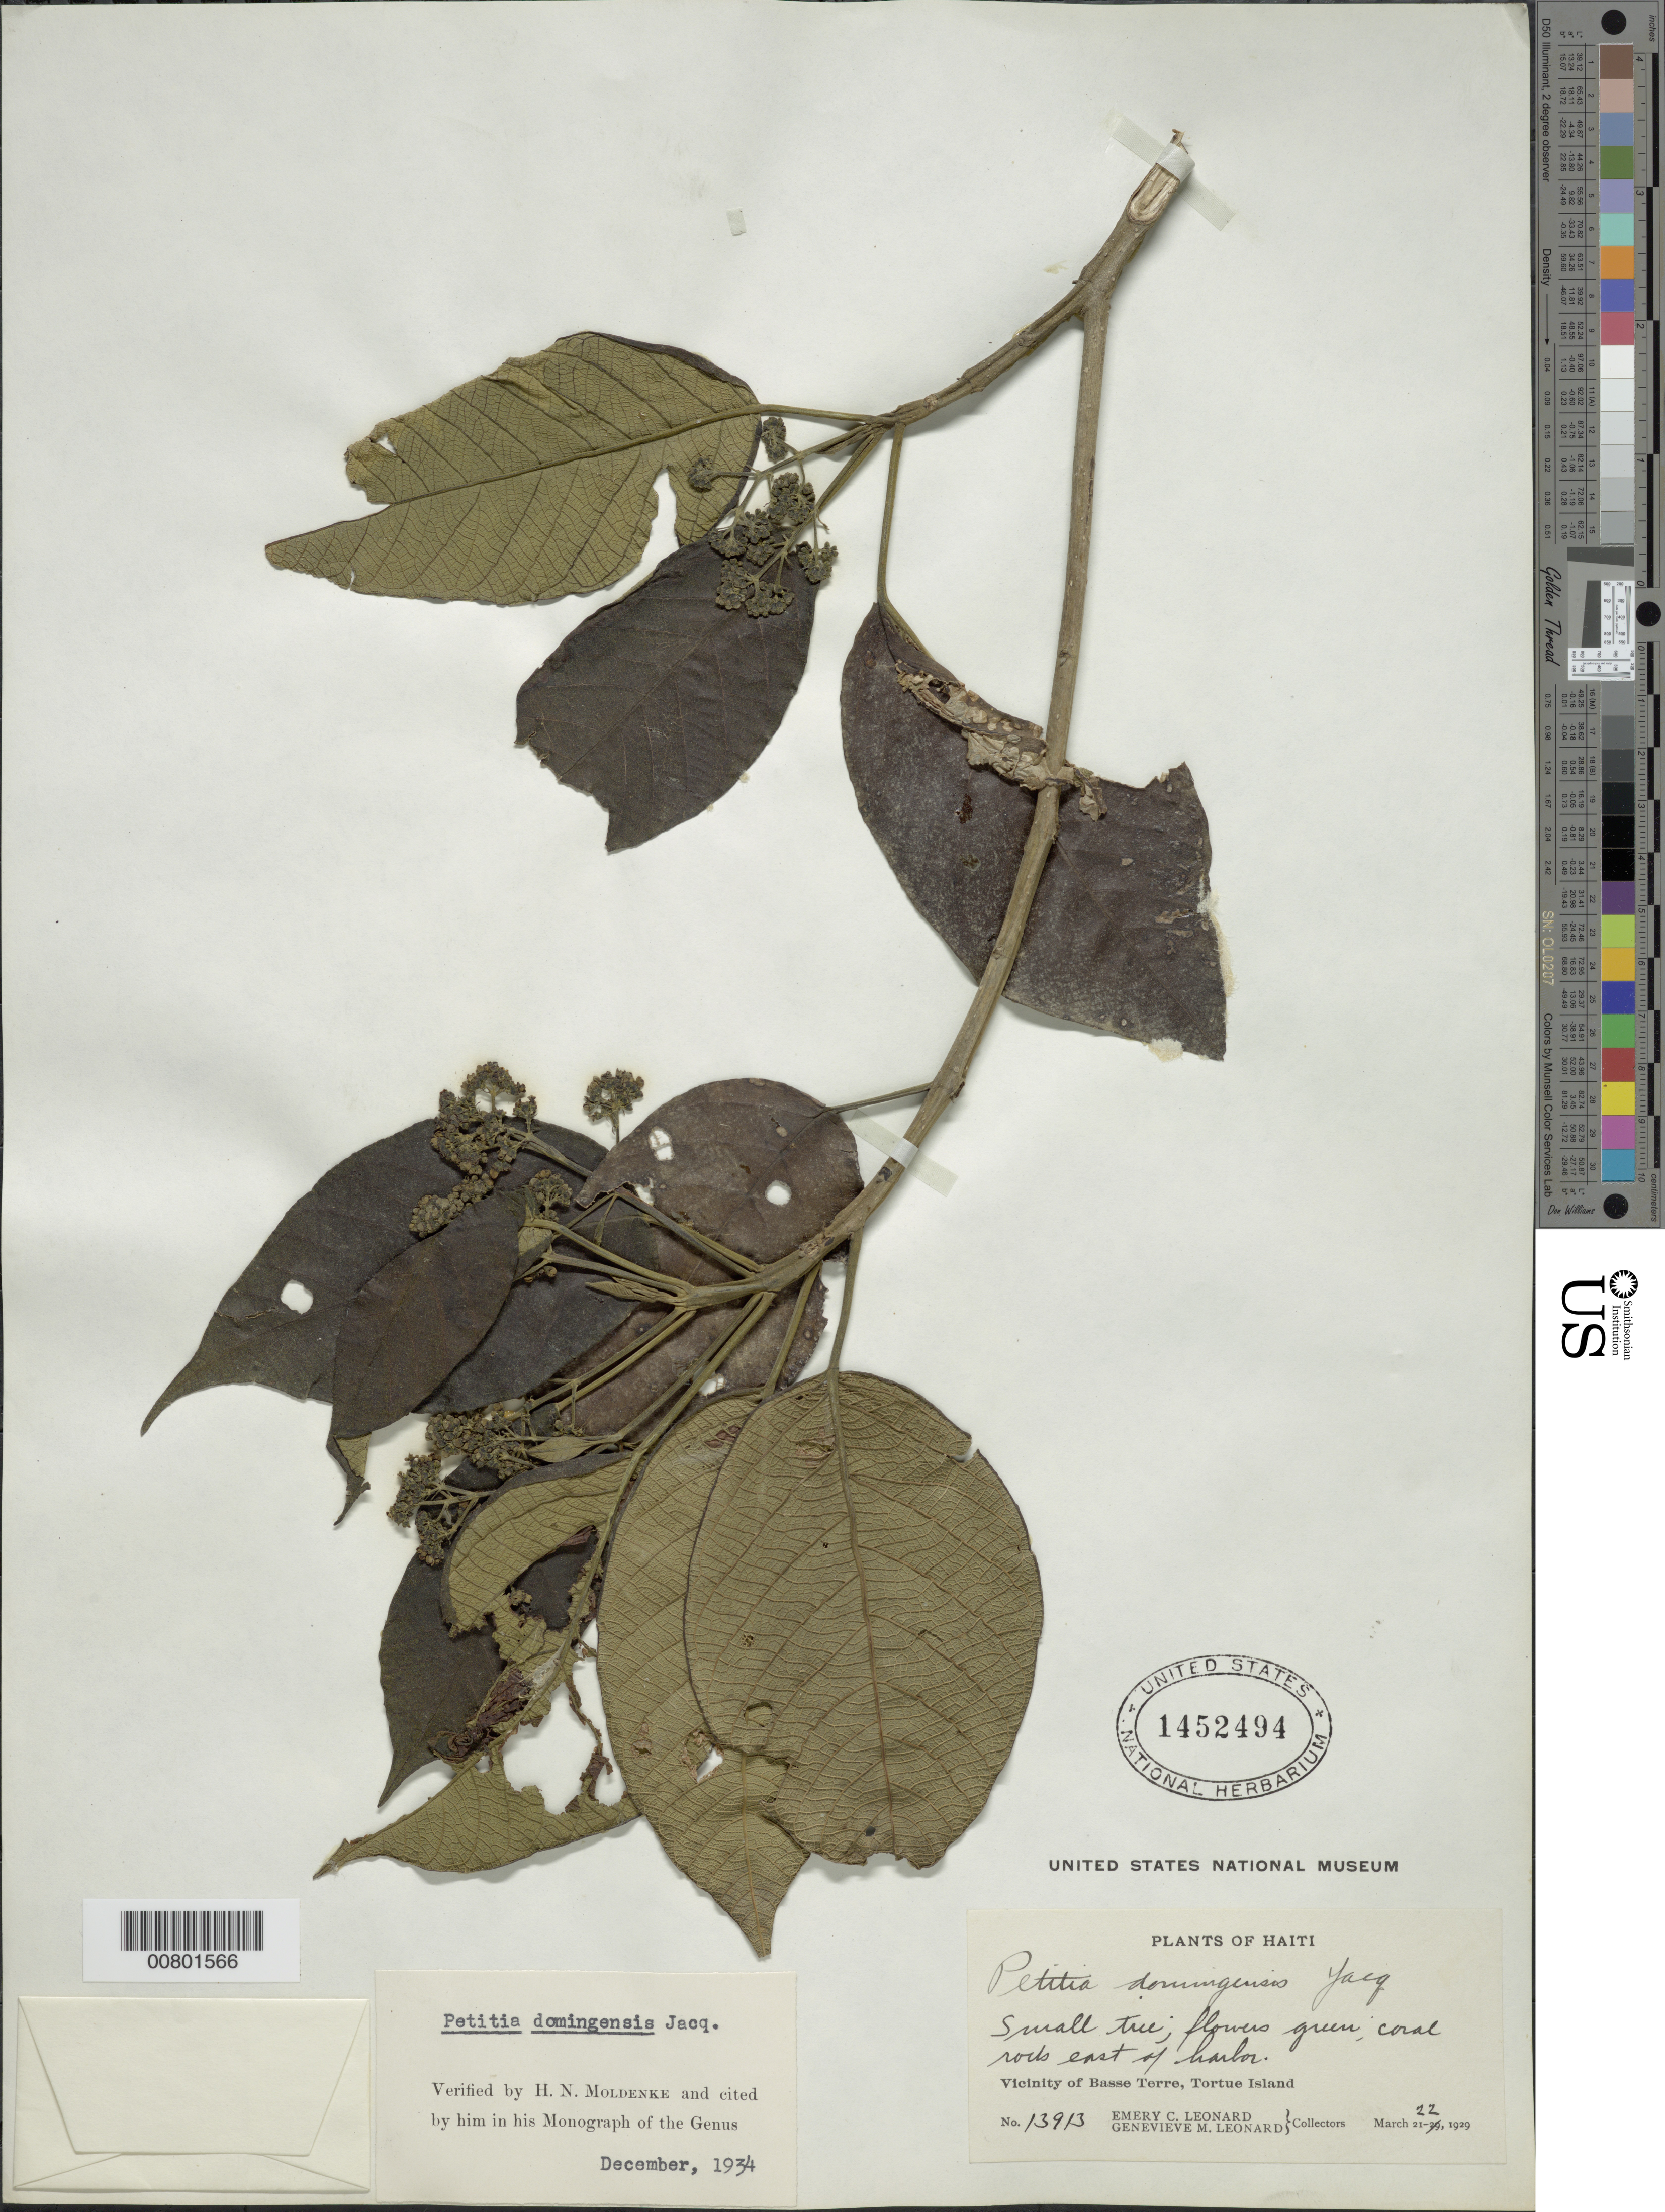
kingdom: Plantae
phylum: Tracheophyta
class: Magnoliopsida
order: Lamiales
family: Lamiaceae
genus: Petitia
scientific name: Petitia domingensis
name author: Jacq.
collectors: E. C. Leonard & G. M. Leonard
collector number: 13913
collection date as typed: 22 Mar 1929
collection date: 1929-03-22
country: Haiti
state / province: Nord-Ouest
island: Île de la Tortue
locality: Vicinity of Basse Terre, E of harbor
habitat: Coral rocks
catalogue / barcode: US 1452494